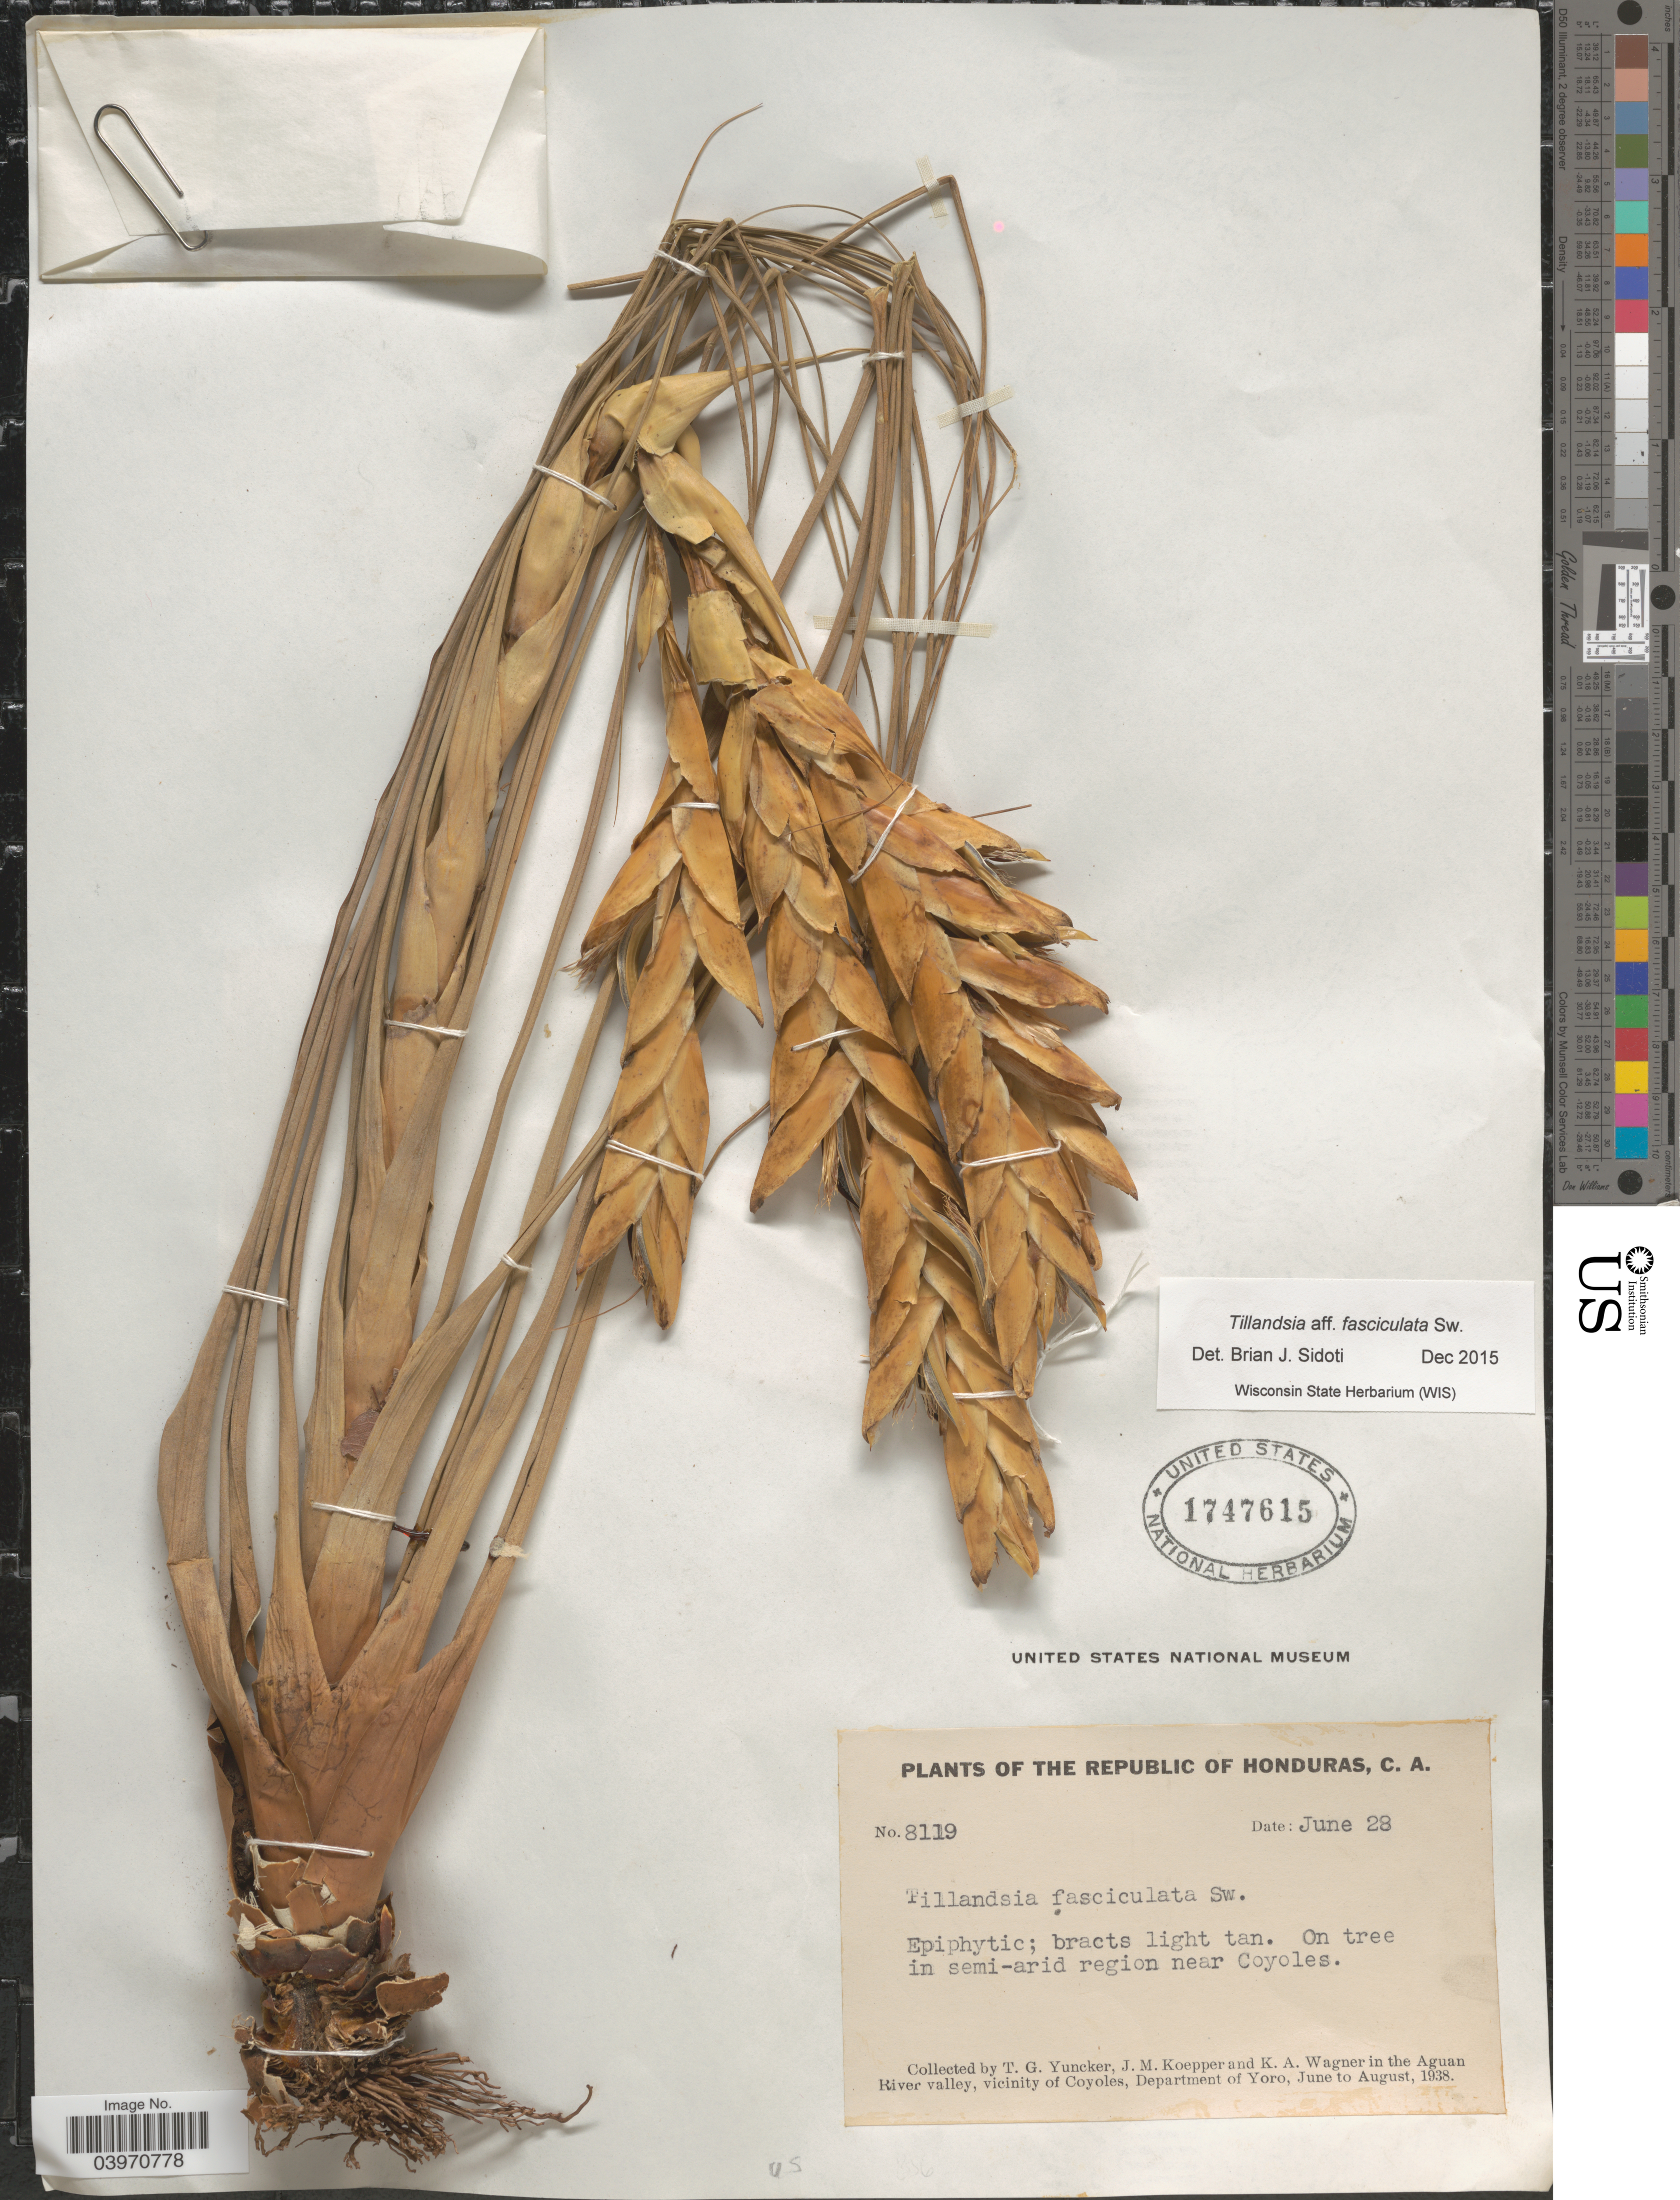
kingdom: Plantae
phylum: Tracheophyta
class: Liliopsida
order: Poales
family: Bromeliaceae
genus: Tillandsia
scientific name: Tillandsia fasciculata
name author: Sw.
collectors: T. G. Yuncker, J. M. Koepper & K. A. Wagner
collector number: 8119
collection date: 1938-06-28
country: Honduras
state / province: Yoro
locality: The Republic of Honduras. Near Coyoles. In the Aguan River valley, vicinity of Coyoles, Department of Yoro.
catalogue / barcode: US 1747615